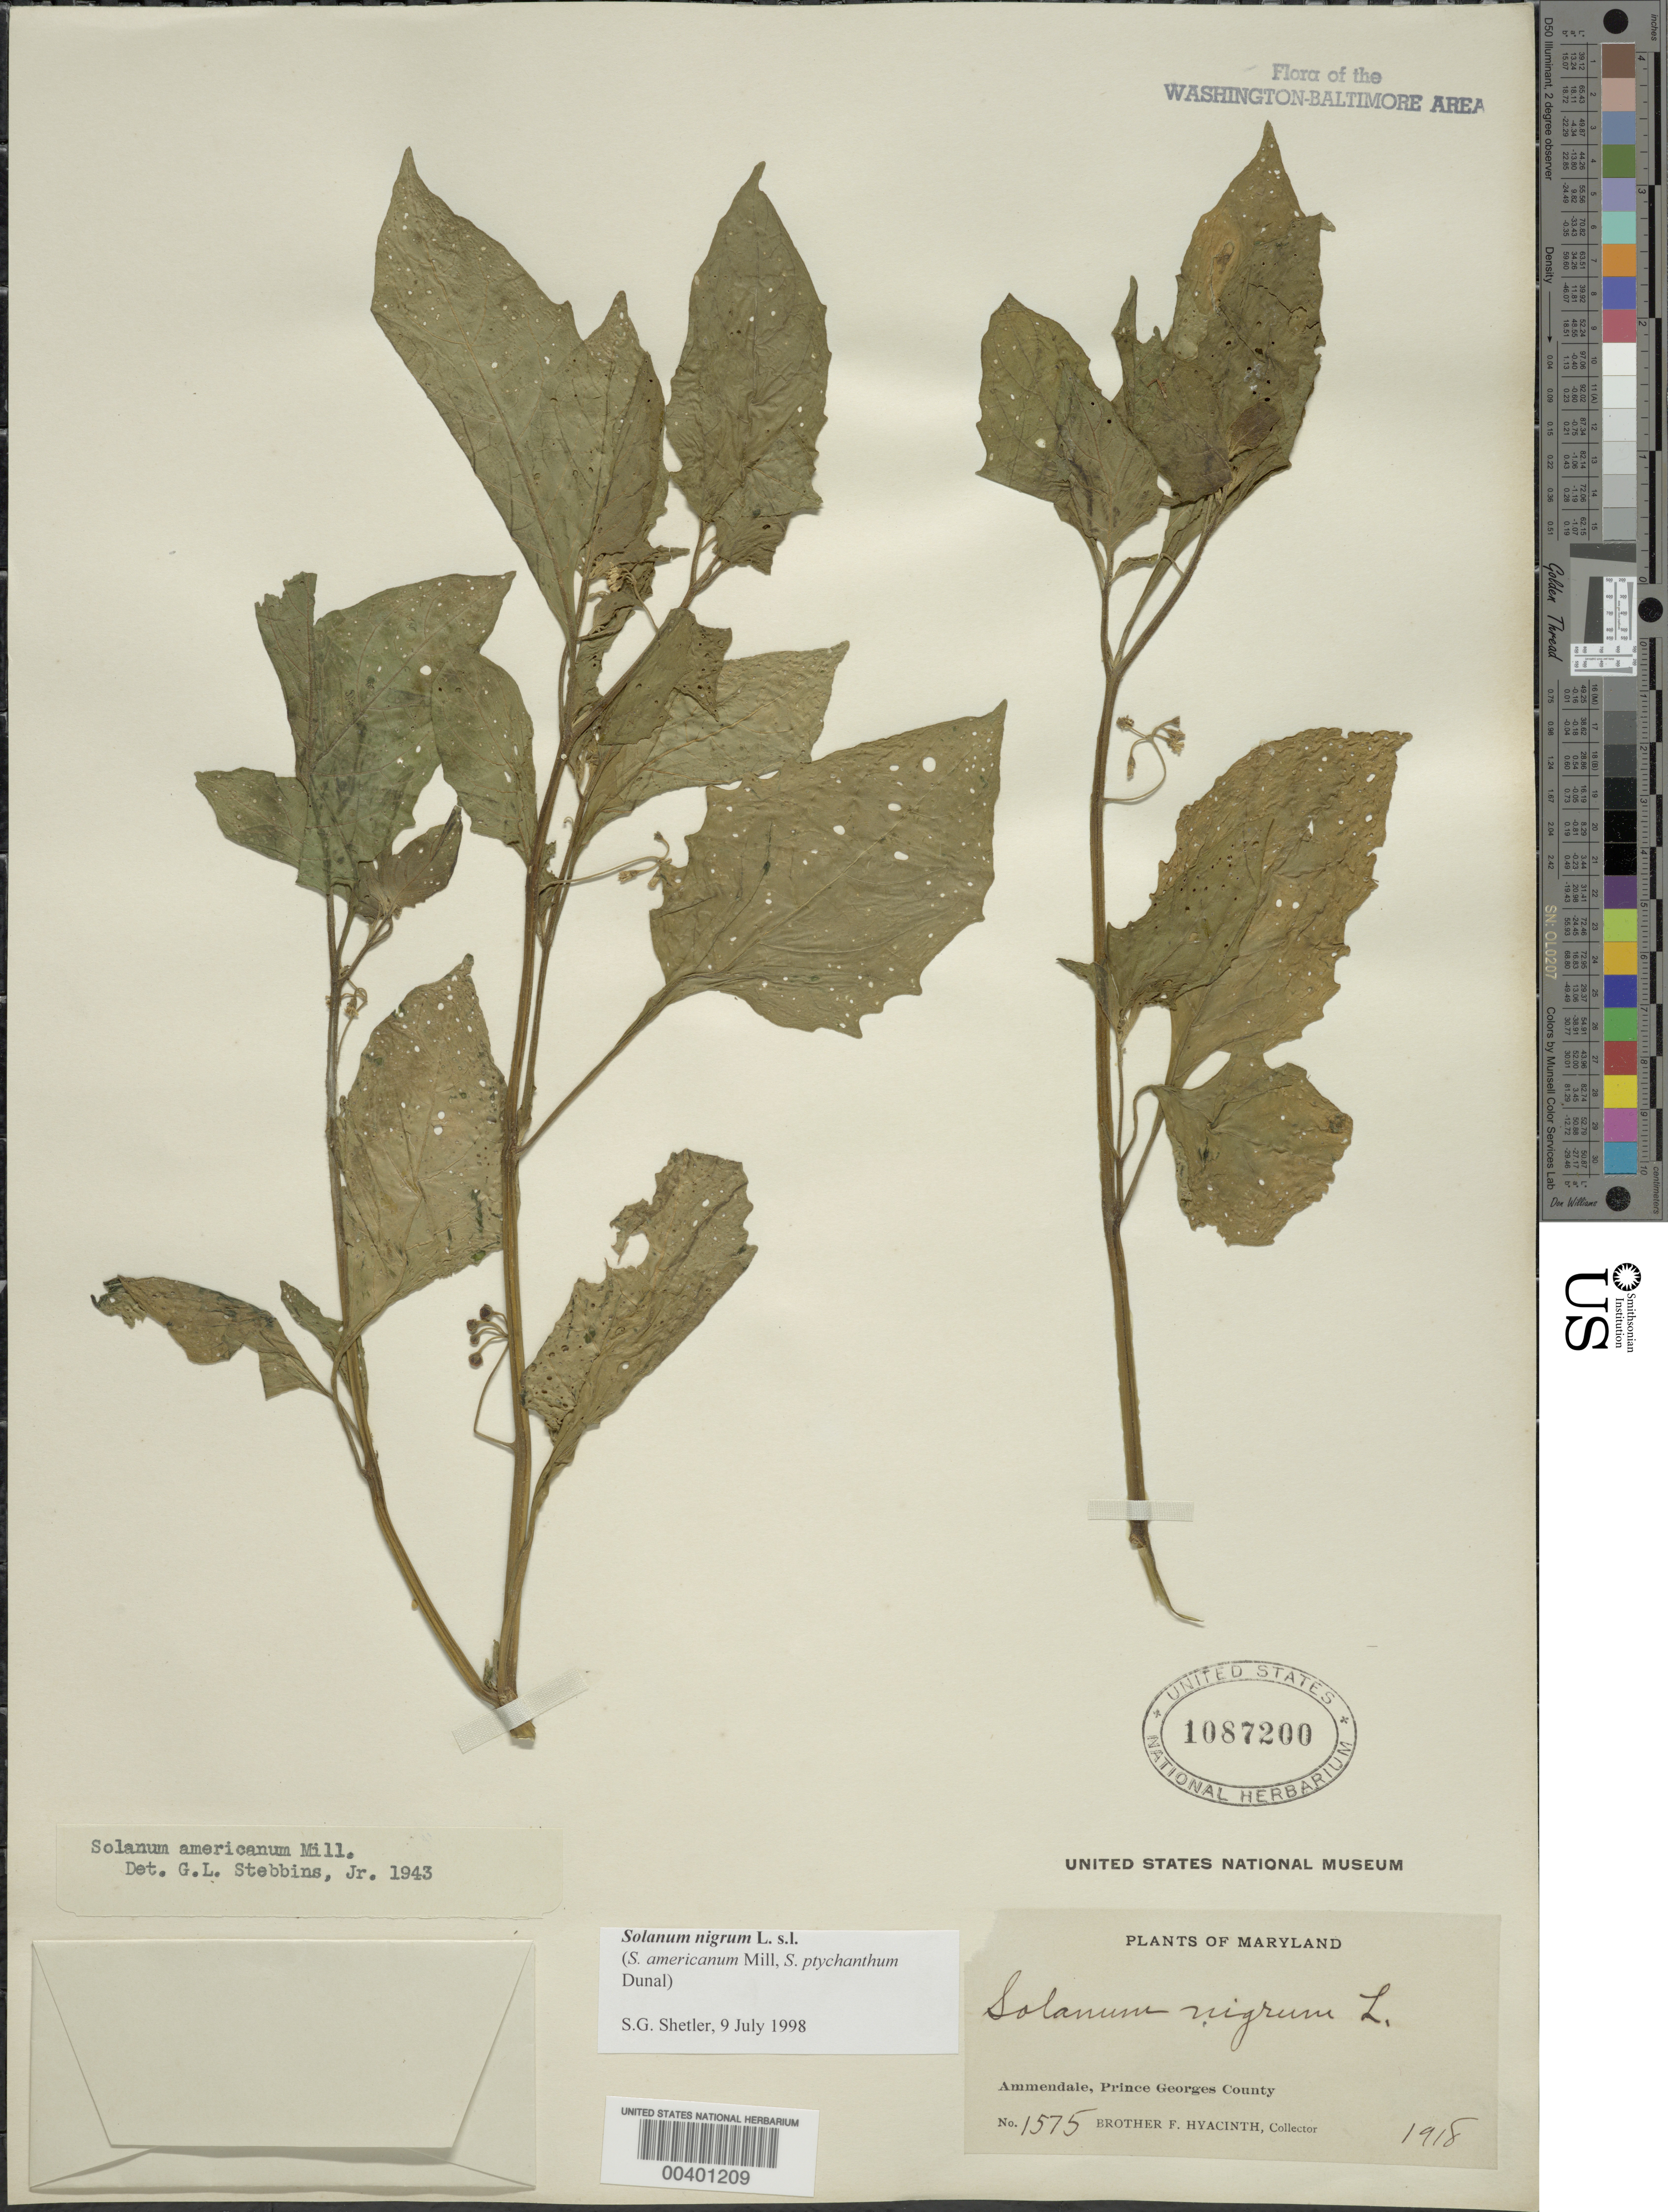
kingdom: Plantae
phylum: Tracheophyta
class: Magnoliopsida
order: Solanales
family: Solanaceae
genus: Solanum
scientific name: Solanum emulans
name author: Raf.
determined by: Knapp, S. D.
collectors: F. Hyacinth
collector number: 1575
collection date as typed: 1918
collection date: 1918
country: United States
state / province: Maryland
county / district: Prince George's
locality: Ammendale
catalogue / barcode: US 1087200